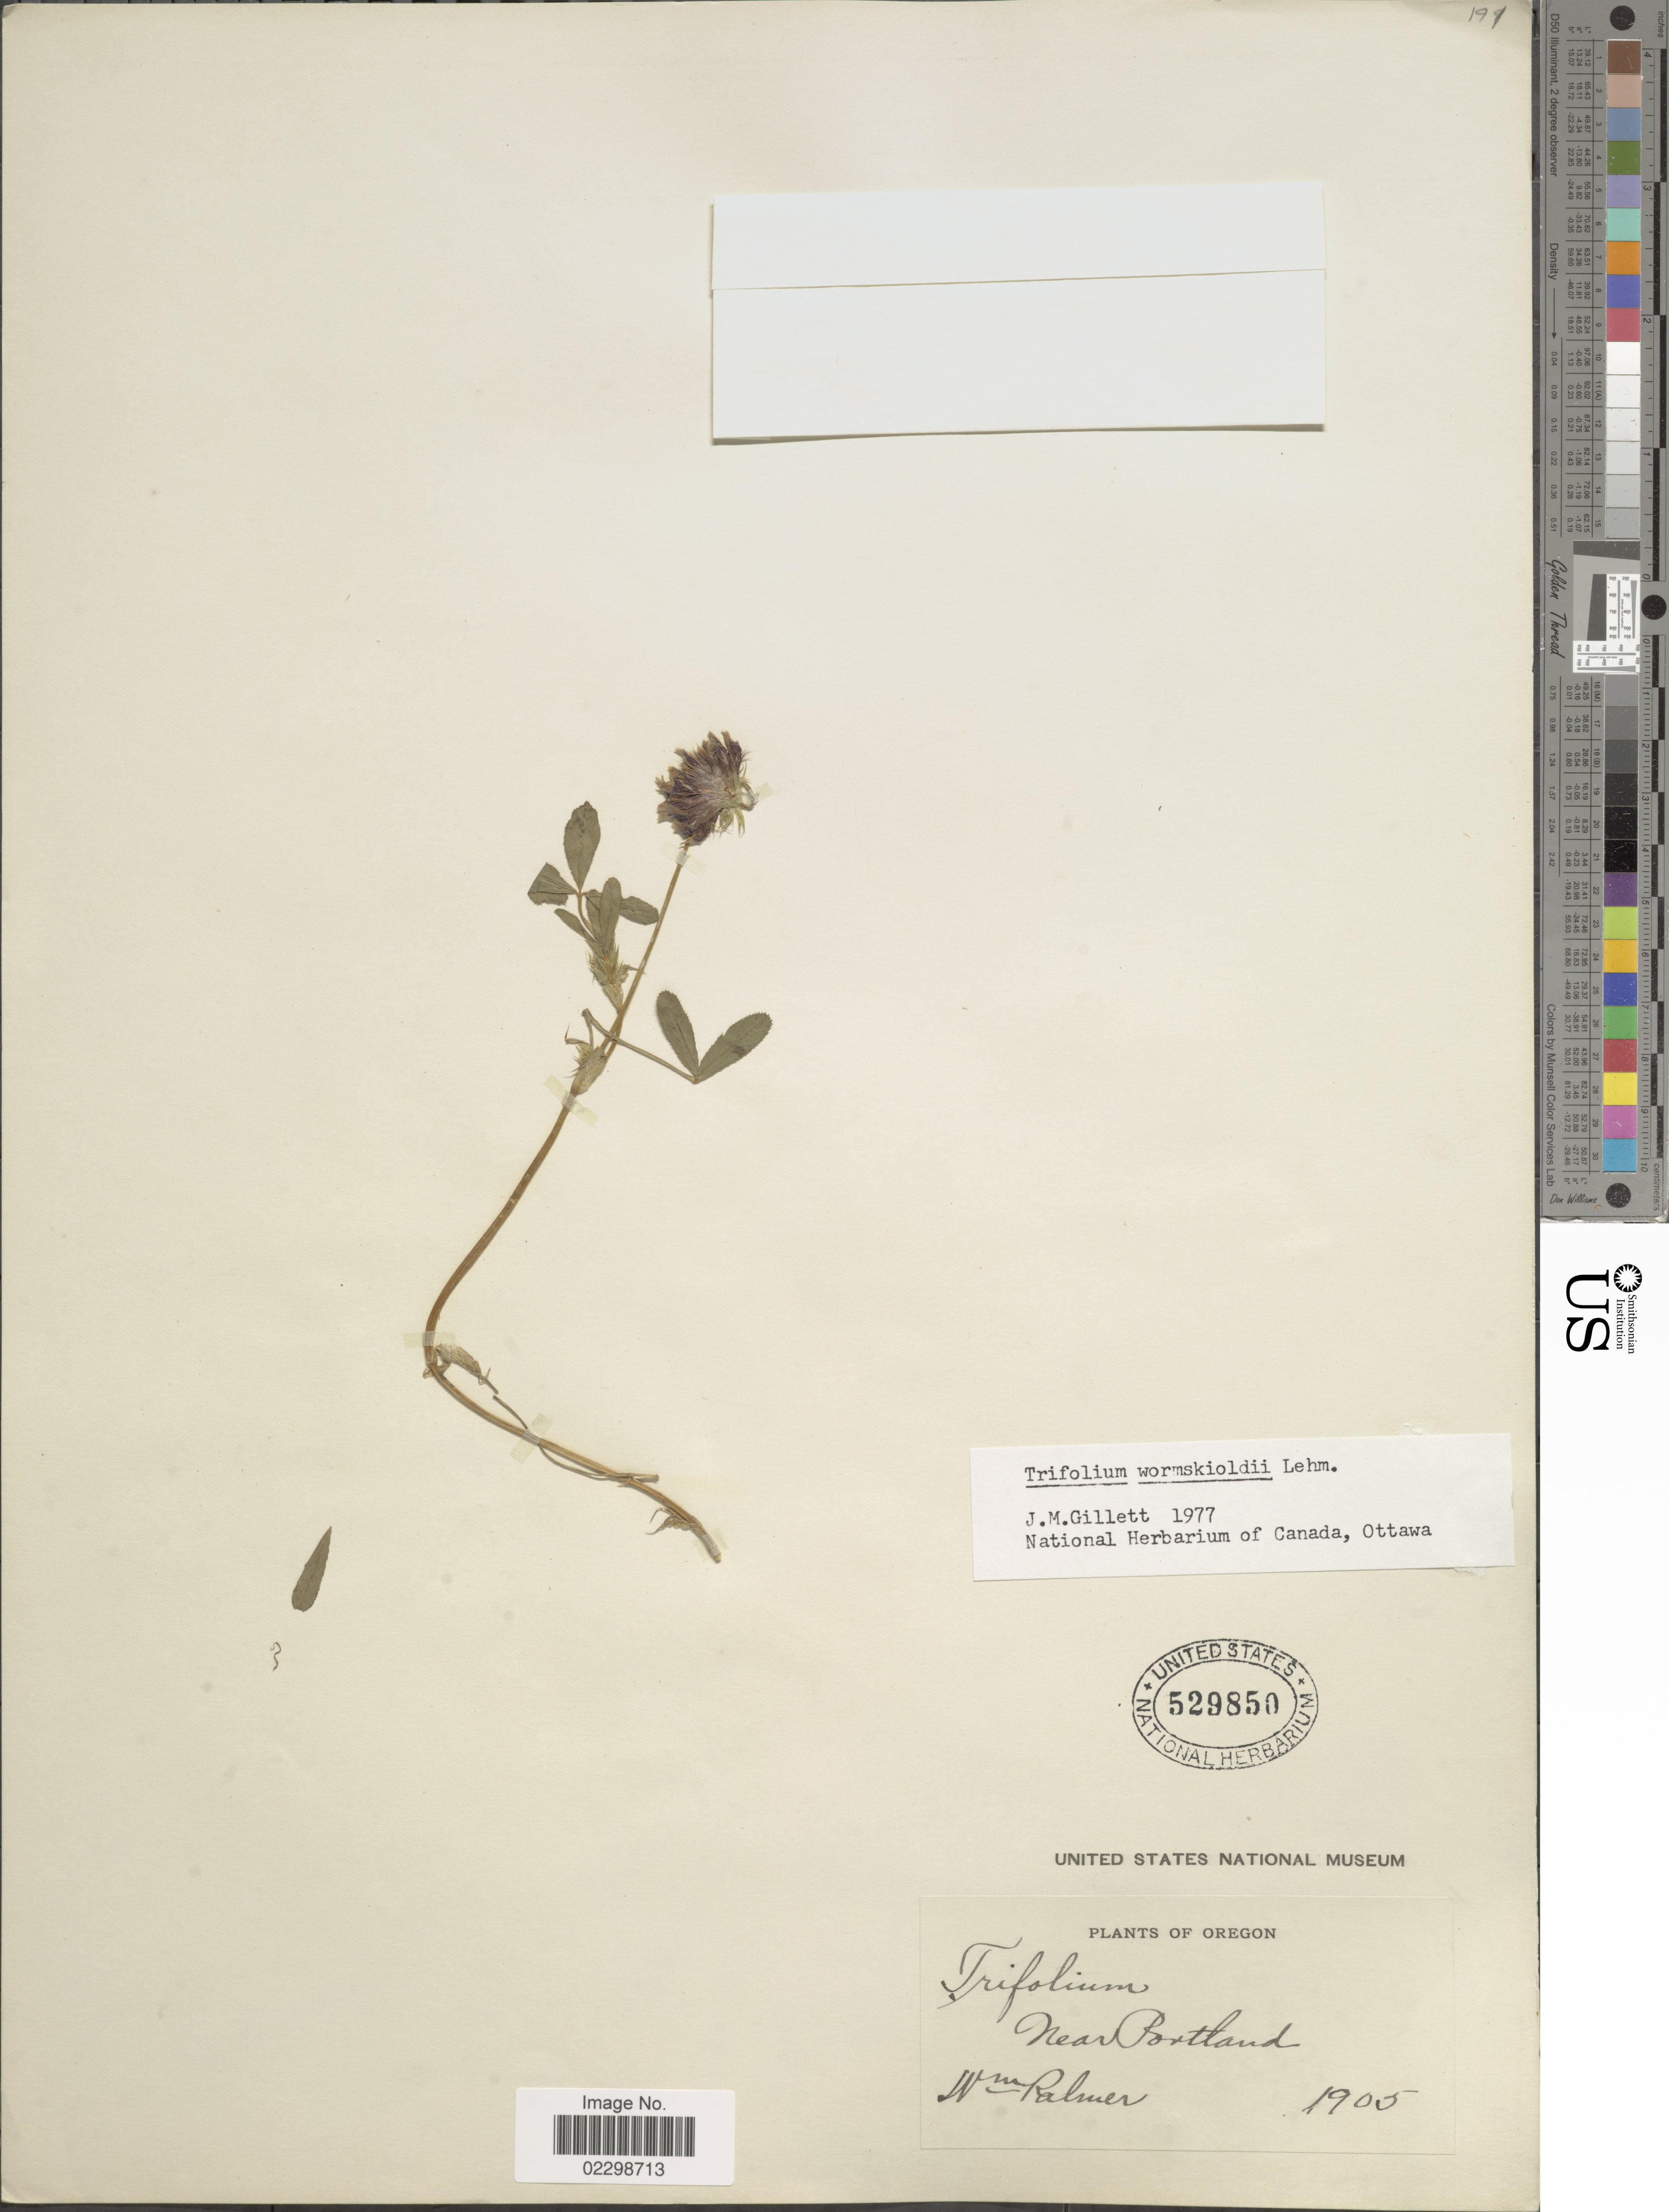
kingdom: Plantae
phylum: Tracheophyta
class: Magnoliopsida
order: Fabales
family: Fabaceae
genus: Trifolium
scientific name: Trifolium wormskioldii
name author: Lehm.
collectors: W. Palmer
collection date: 1905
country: United States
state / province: Oregon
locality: Near Portland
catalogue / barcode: US 529850